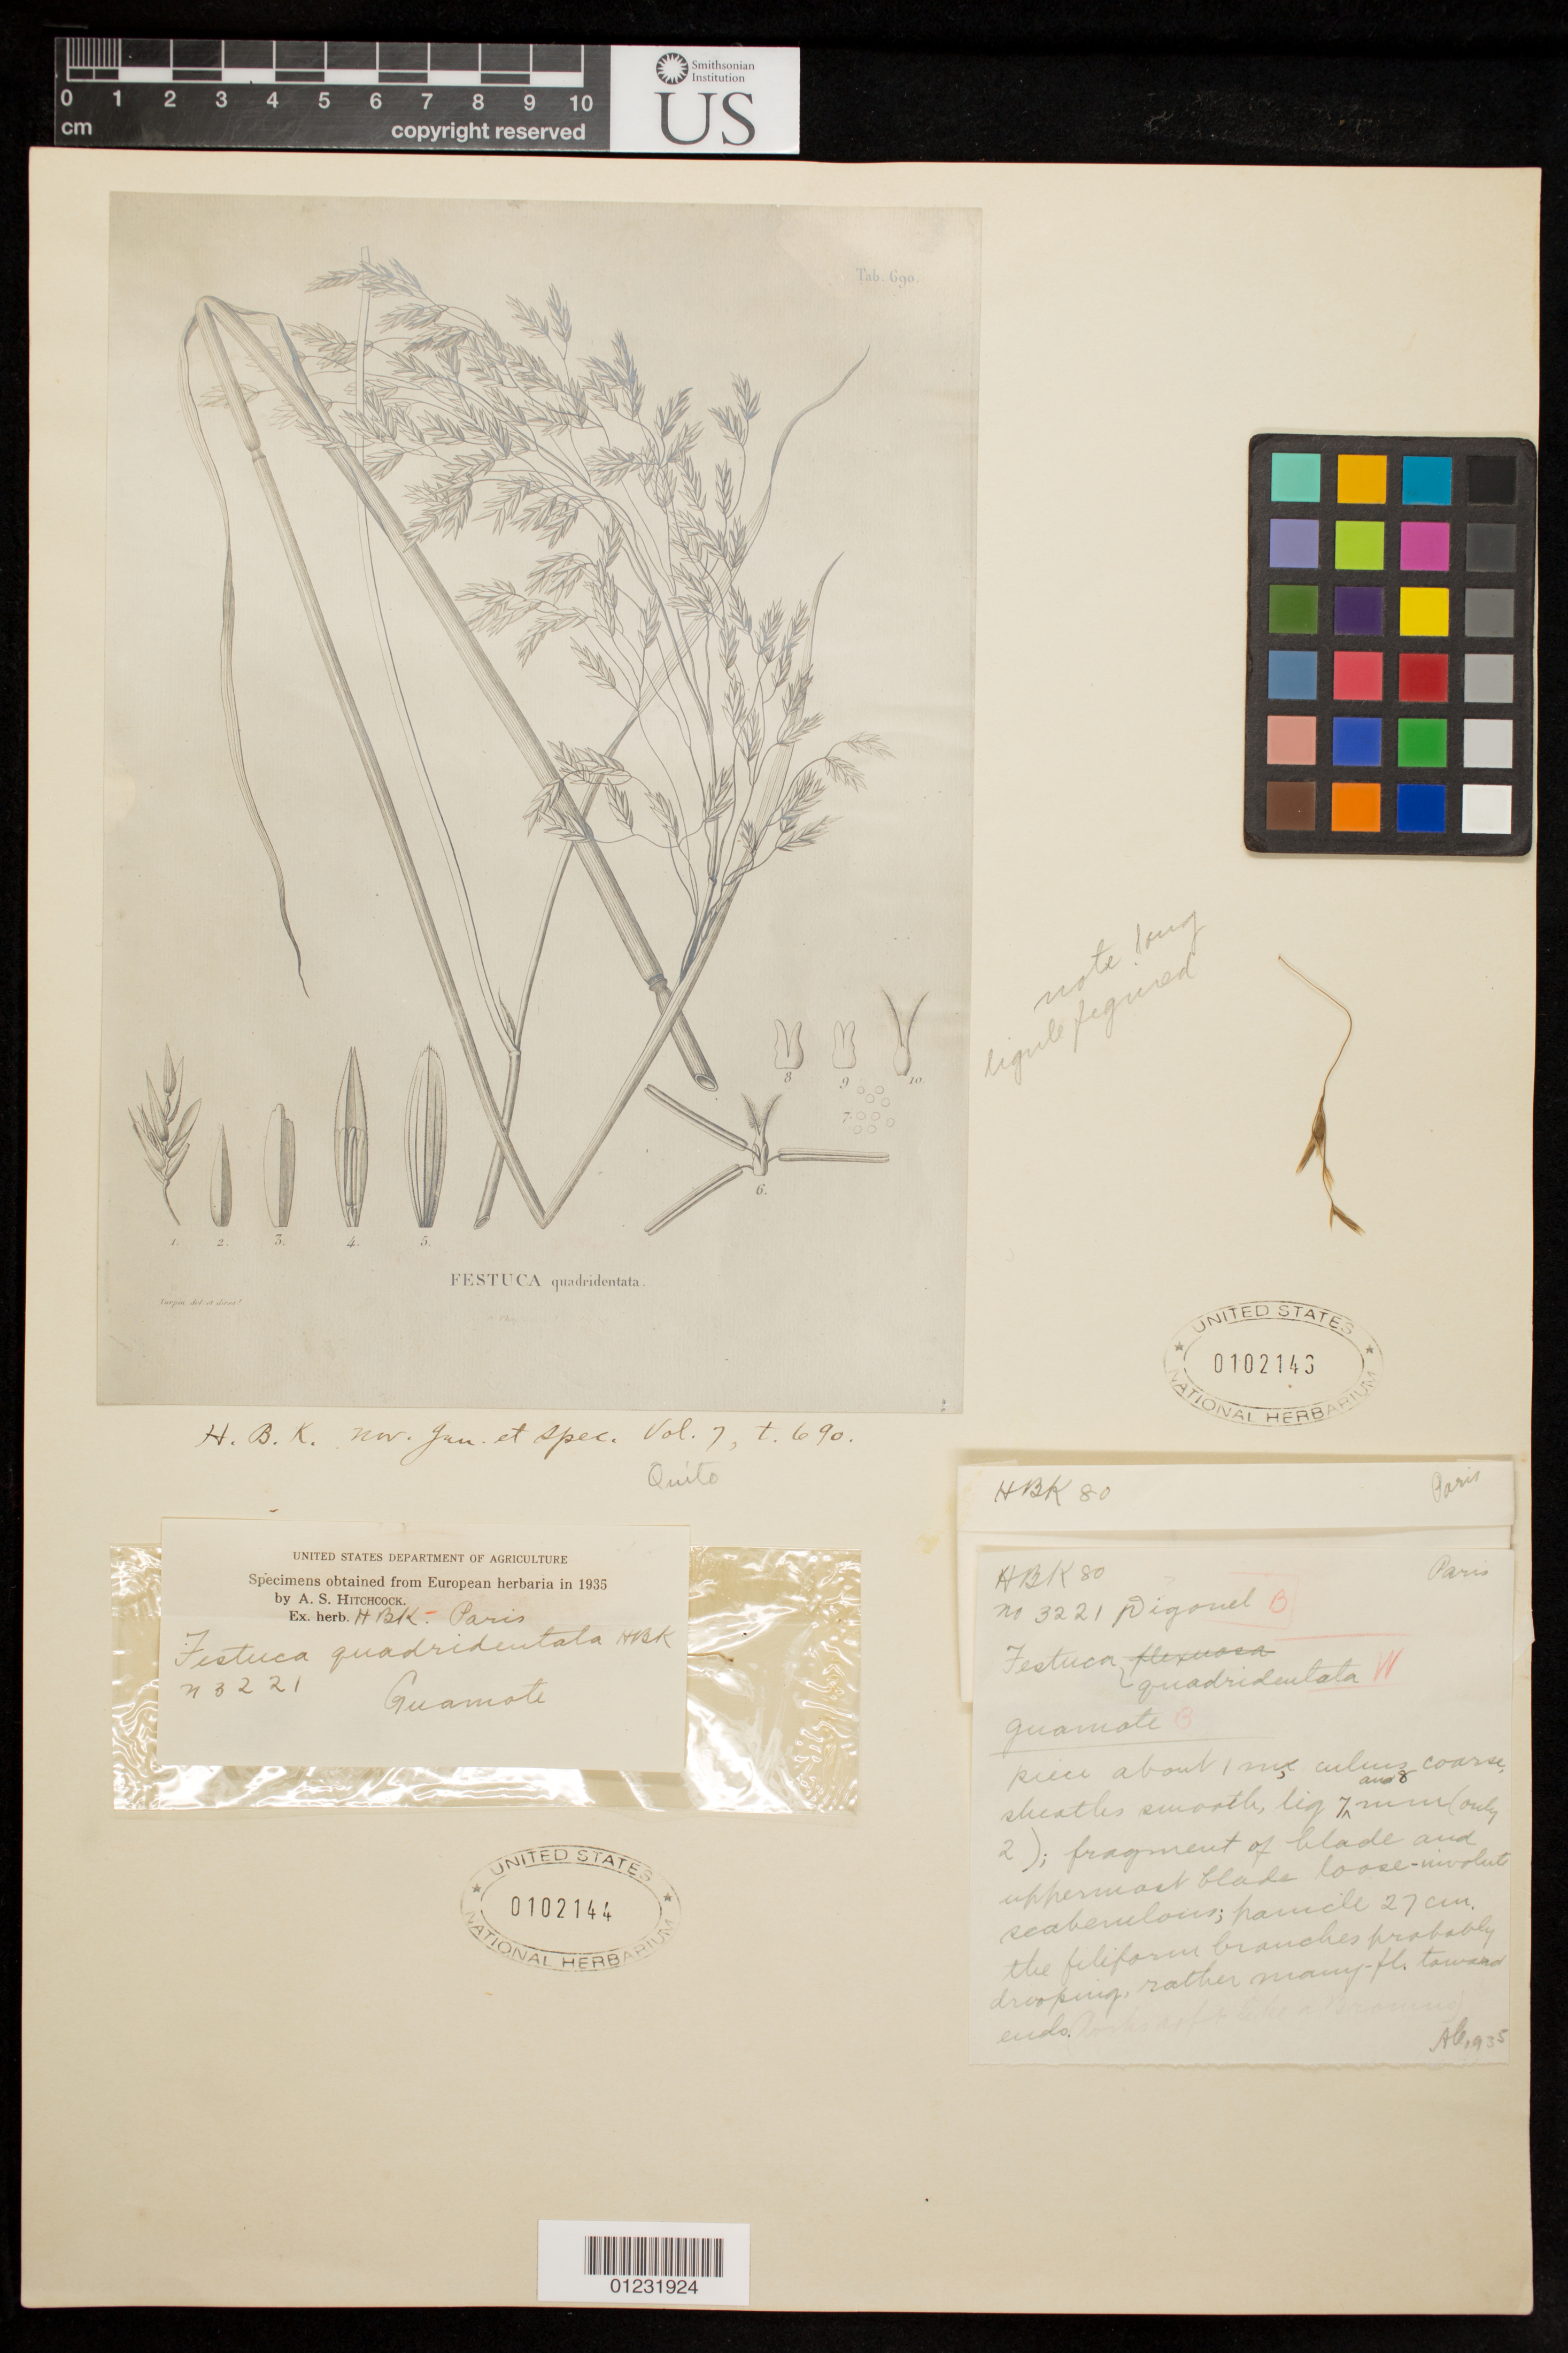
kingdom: Plantae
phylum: Tracheophyta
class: Liliopsida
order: Poales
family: Poaceae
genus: Festuca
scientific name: Festuca quadridentata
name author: Kunth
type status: Type Collection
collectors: F. W. Humboldt & A. J. A. Bonpland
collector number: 3221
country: Ecuador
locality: Guamote.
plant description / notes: Fragmentary material of type specimen ex herb. Paris.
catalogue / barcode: US 102144